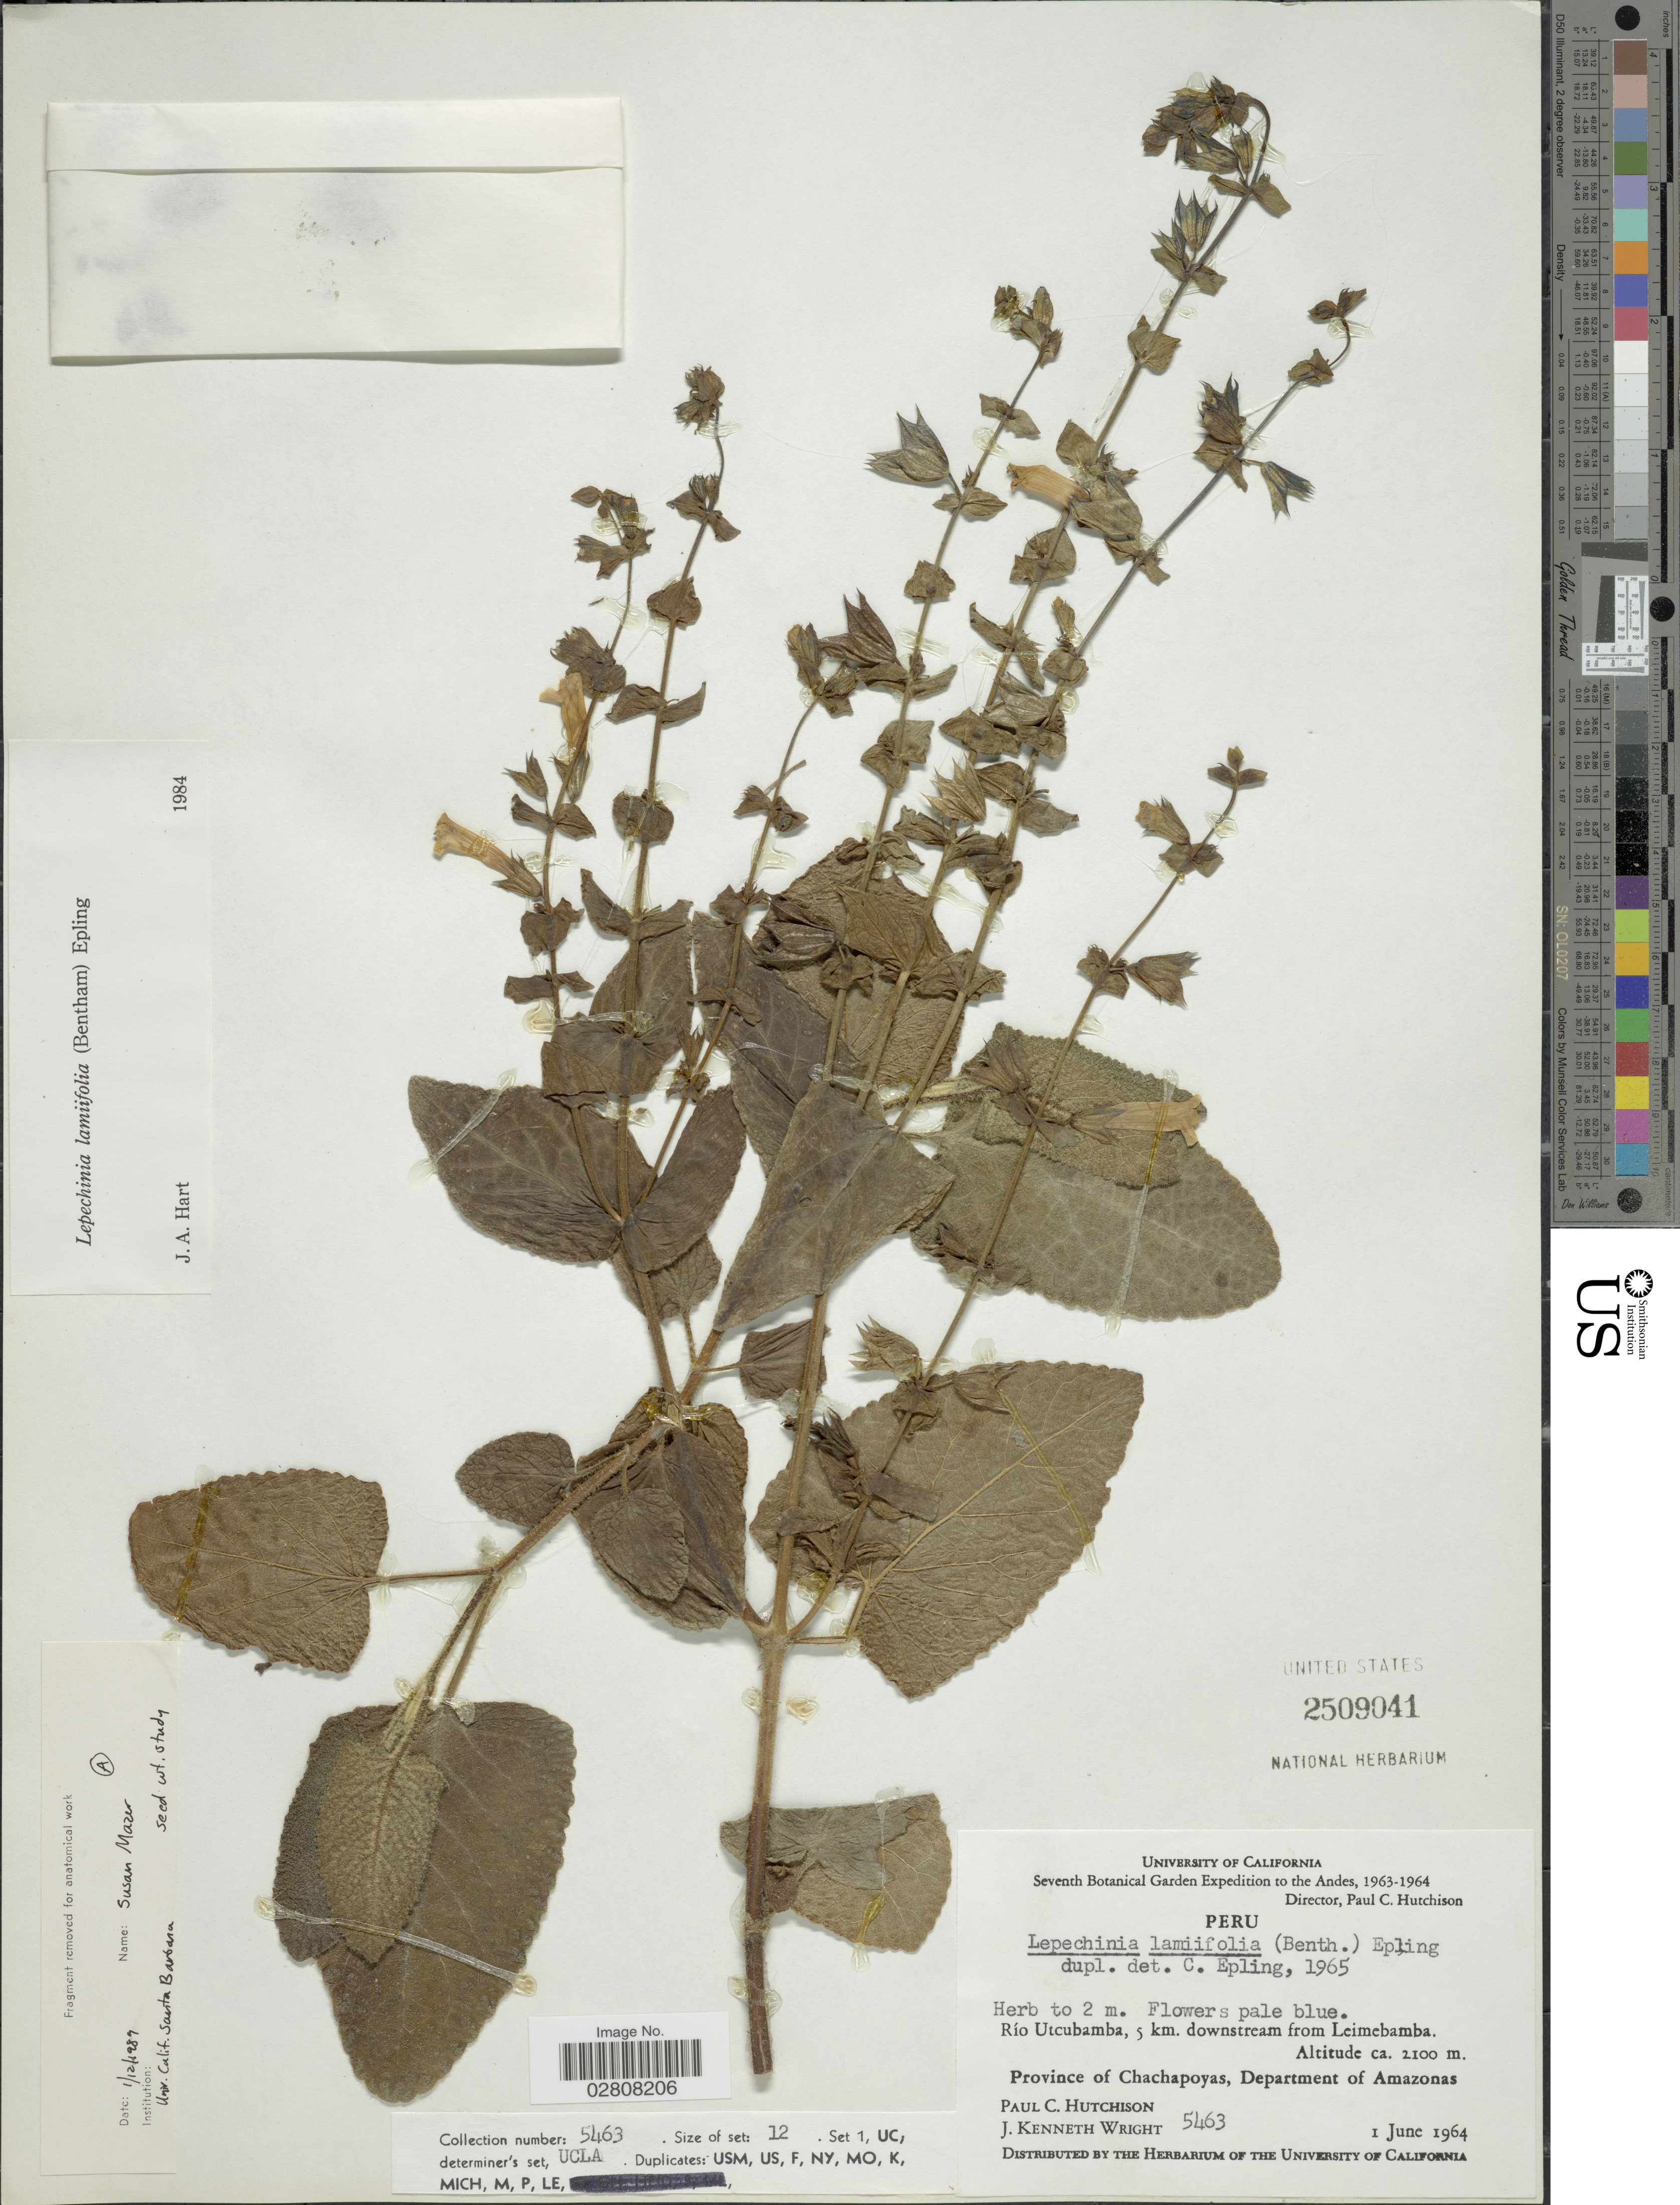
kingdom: Plantae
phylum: Tracheophyta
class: Magnoliopsida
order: Lamiales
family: Lamiaceae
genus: Lepechinia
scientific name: Lepechinia lamiifolia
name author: (Benth.) Epling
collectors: P. C. Hutchison & J. K. Wright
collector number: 5463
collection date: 1964-06-01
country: Peru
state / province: Amazonas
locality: Río Utcubamba, 5 km. downstream from Leimebamba. Province of Chachapoyas, Department of Amazonas.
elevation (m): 2100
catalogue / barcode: US 2509041